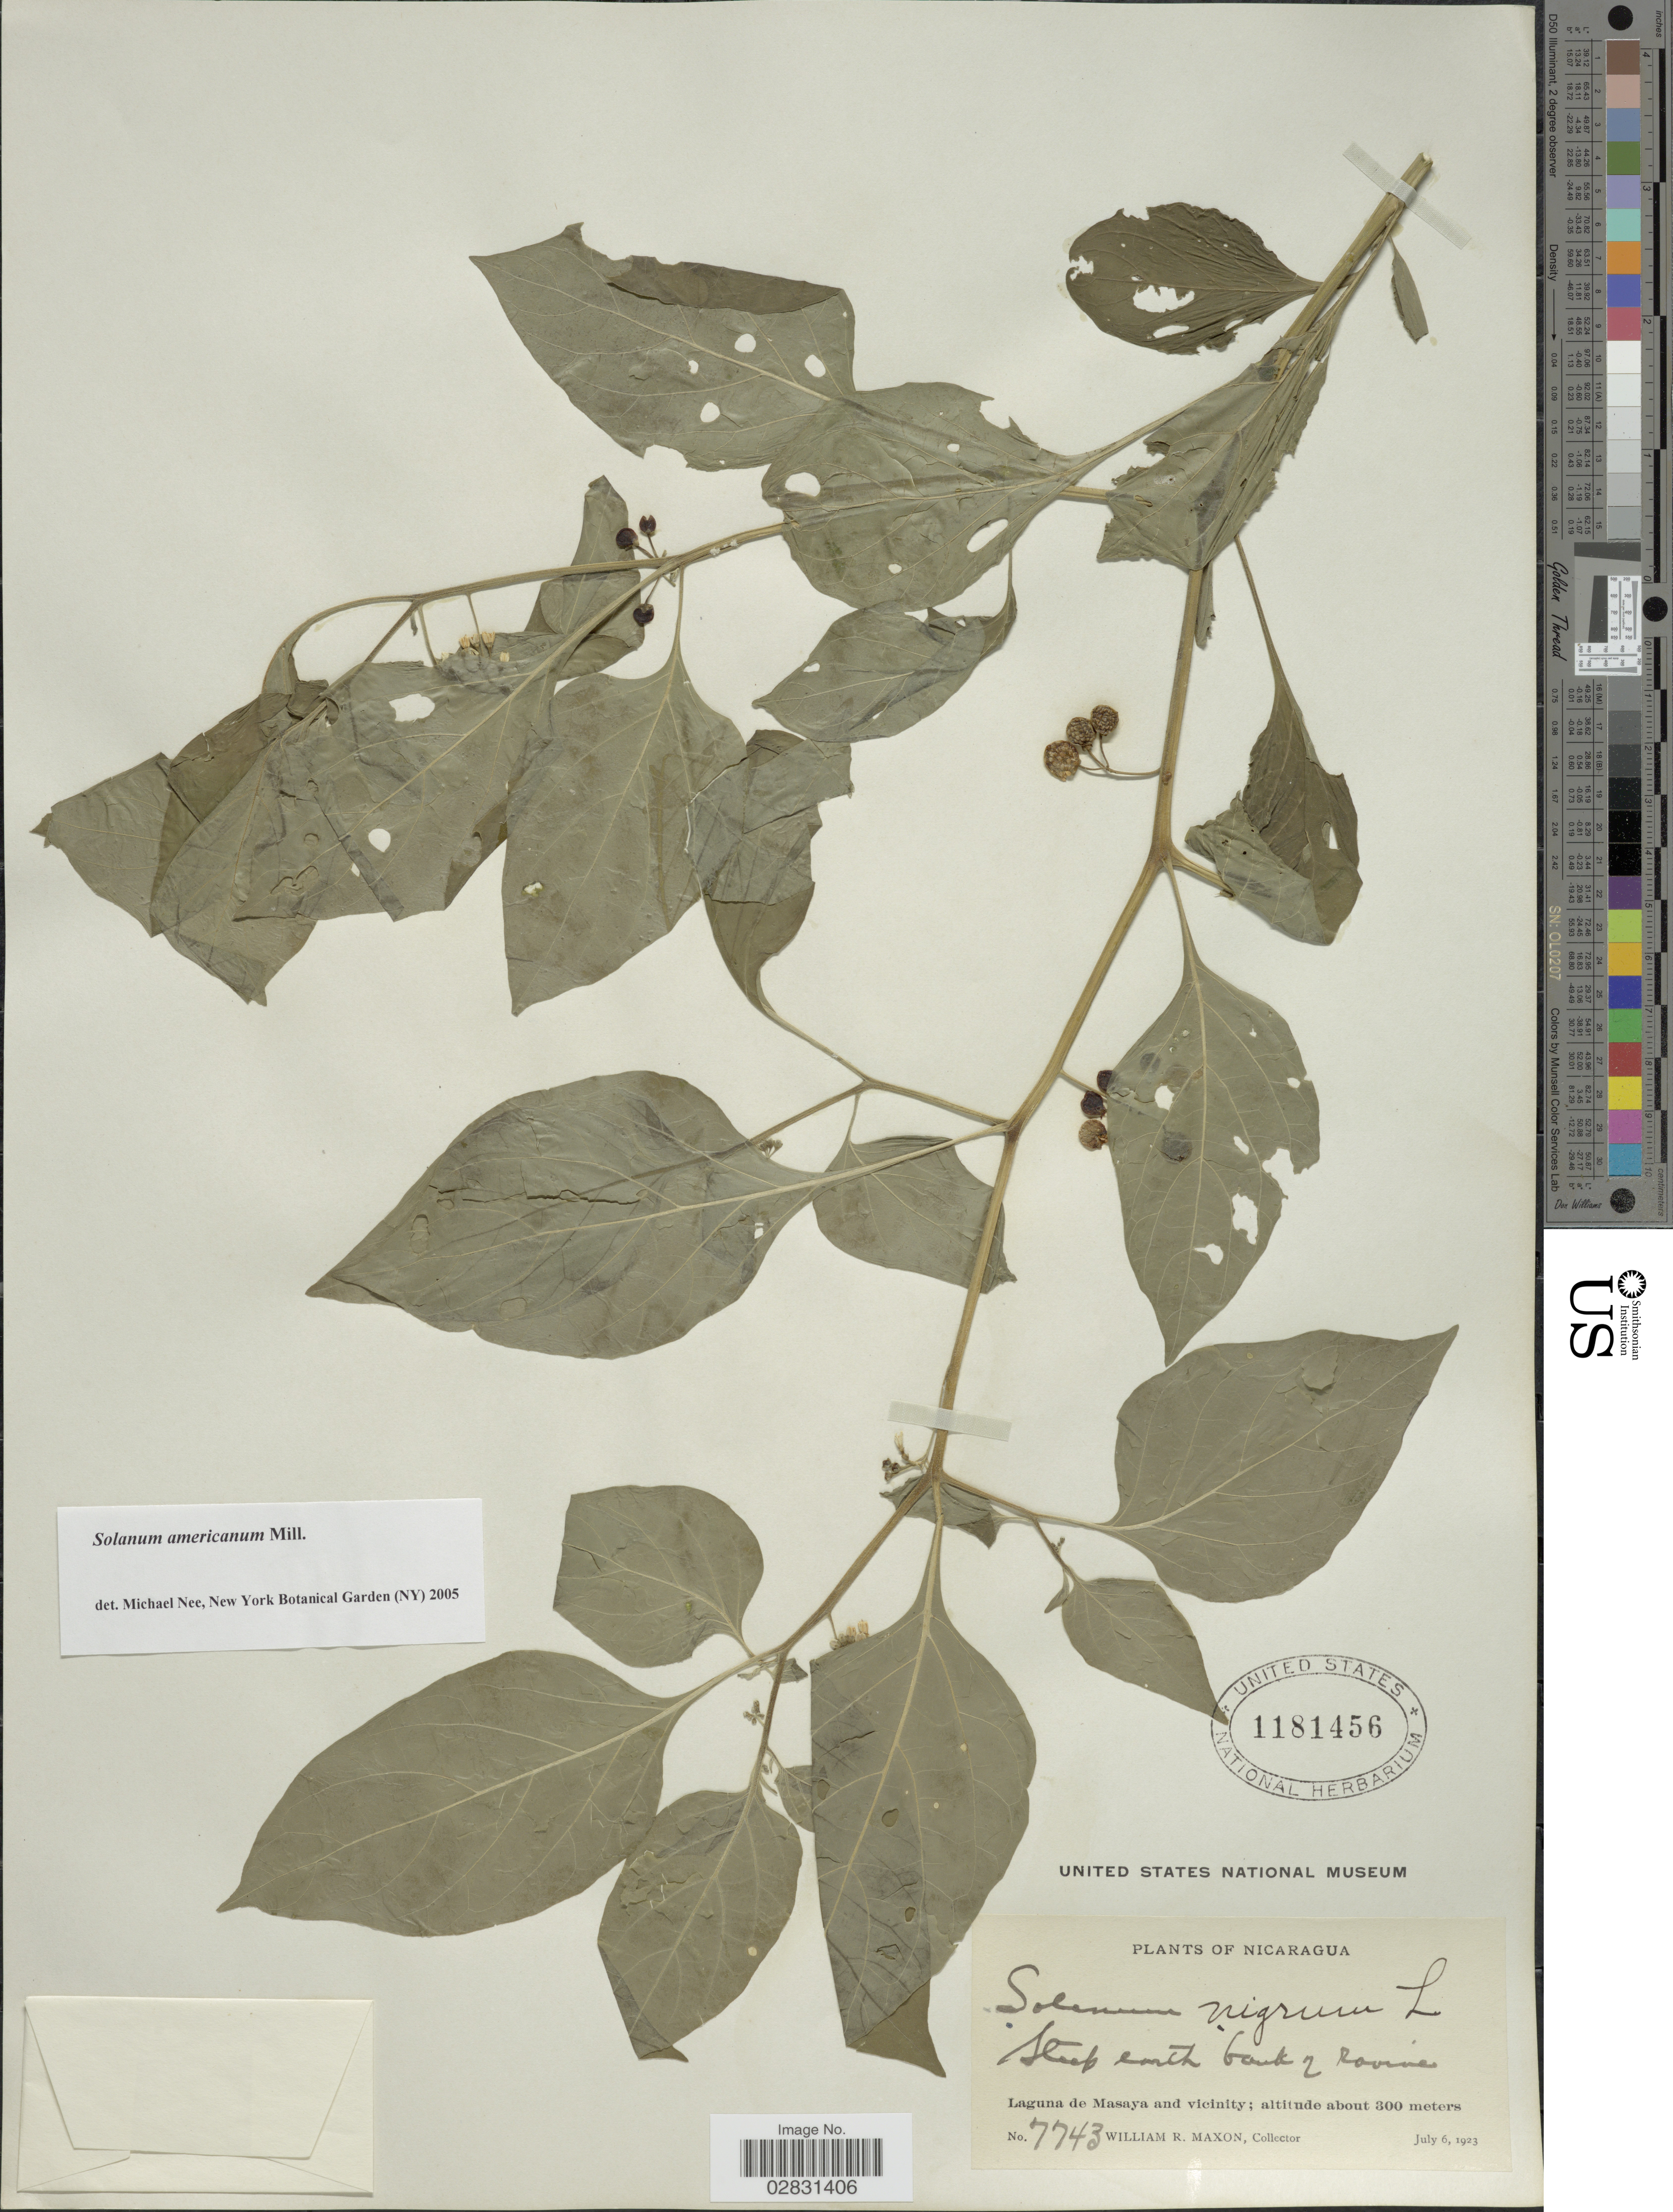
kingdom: Plantae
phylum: Tracheophyta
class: Magnoliopsida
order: Solanales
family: Solanaceae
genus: Solanum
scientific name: Solanum americanum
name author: Mill.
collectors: W. R. Maxon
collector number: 7743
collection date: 1923-07-06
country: Nicaragua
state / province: Masaya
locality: Laguna de Masaya and vicinity.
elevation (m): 300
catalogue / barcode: US 1181456